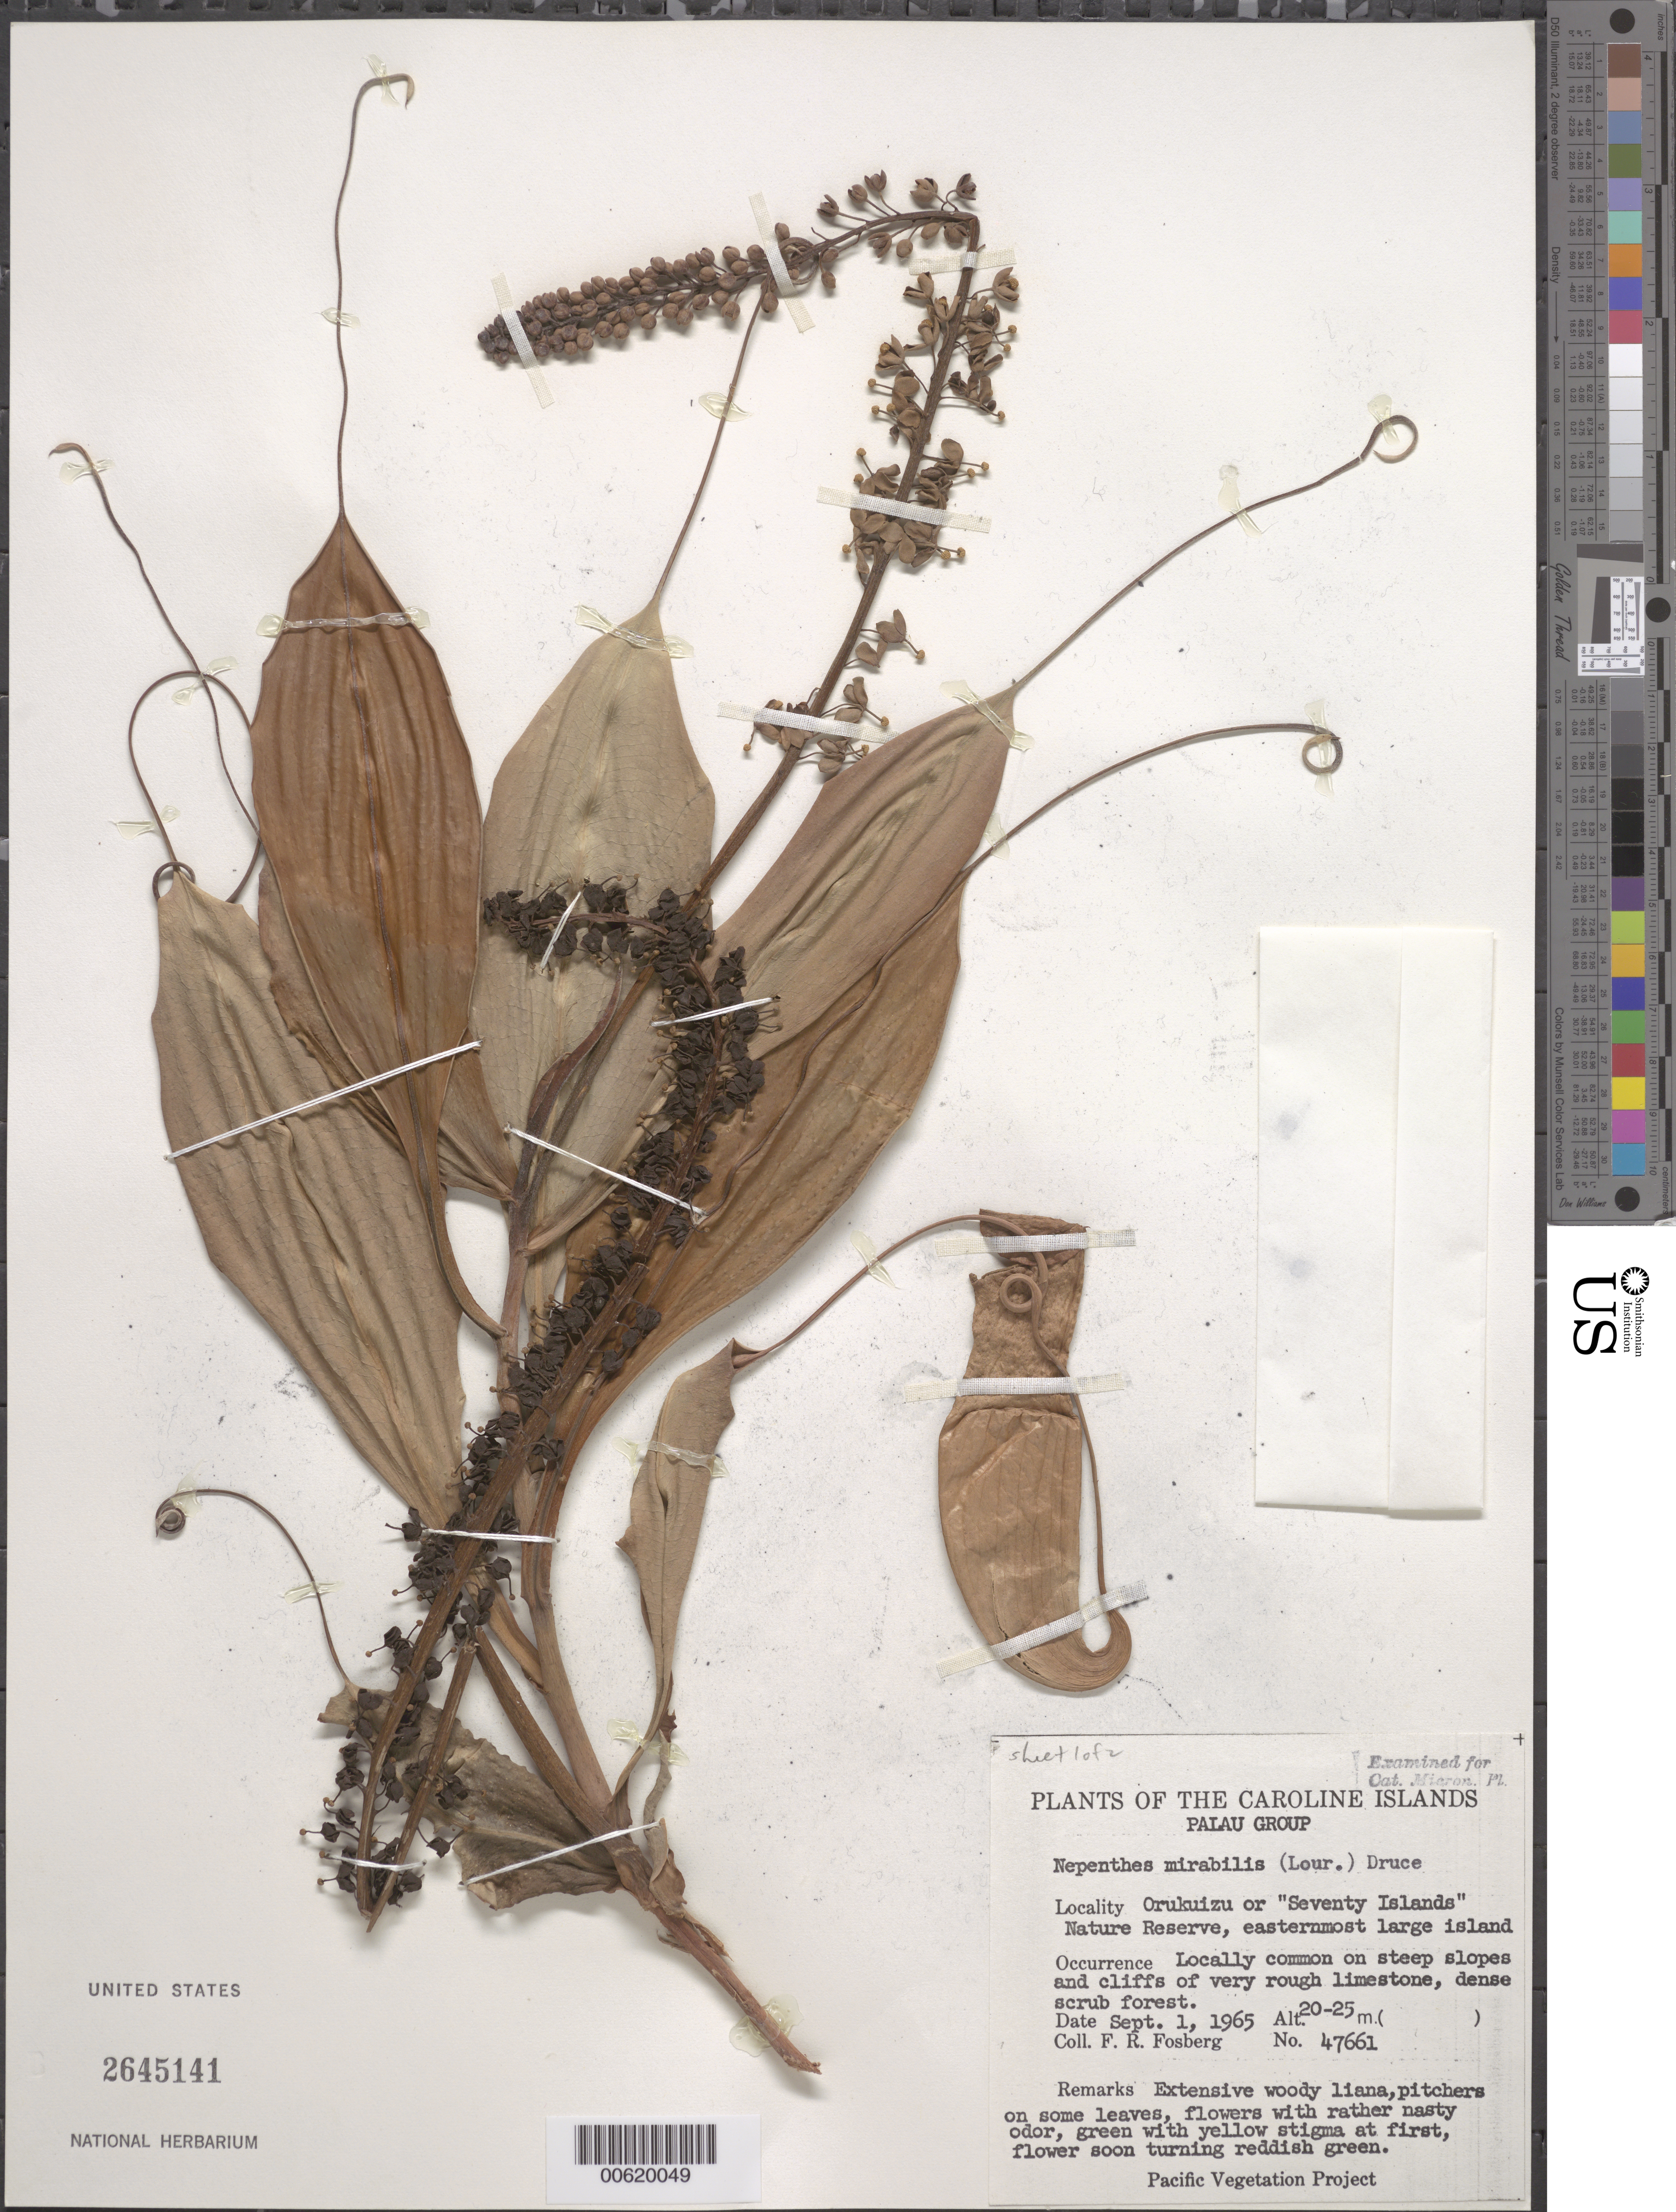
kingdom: Plantae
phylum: Tracheophyta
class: Magnoliopsida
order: Caryophyllales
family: Nepenthaceae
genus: Nepenthes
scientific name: Nepenthes mirabilis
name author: (Lour.) Druce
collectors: F. R. Fosberg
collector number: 47661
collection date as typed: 01 Sep 1965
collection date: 1965-09-01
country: Palau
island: Ngerukeuid [Orukuizu]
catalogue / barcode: US 2645141